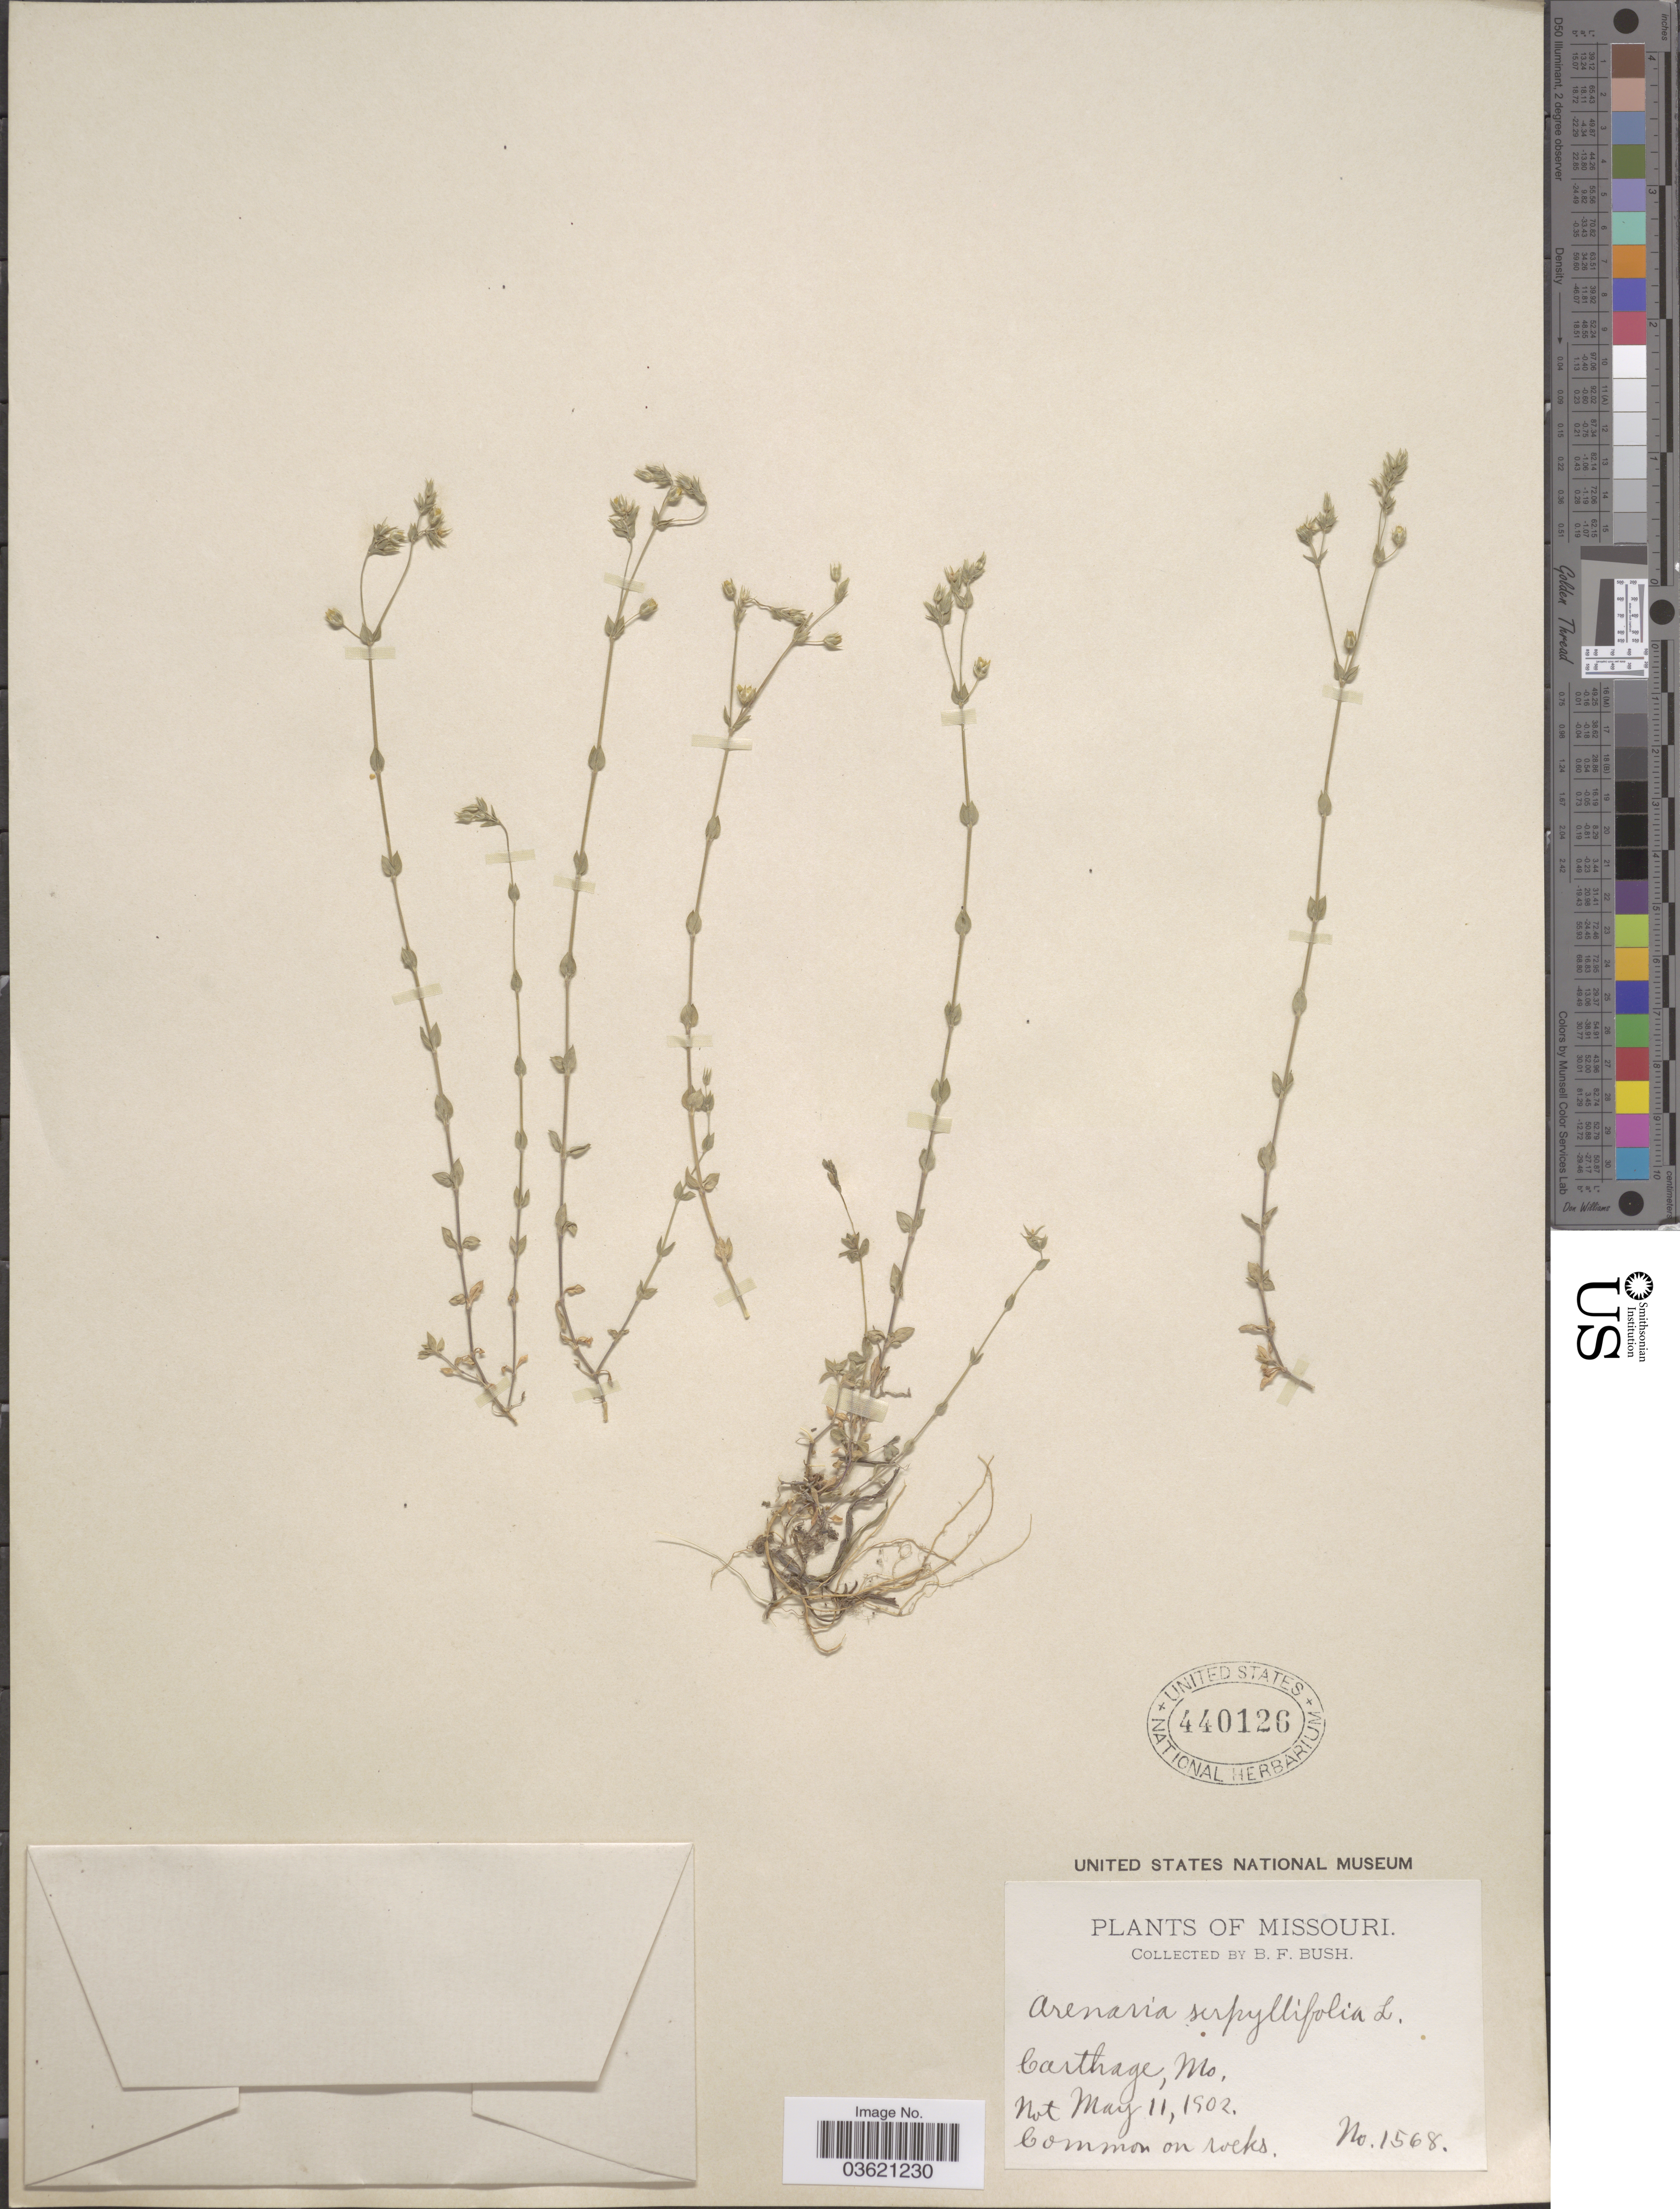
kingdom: Plantae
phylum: Tracheophyta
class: Magnoliopsida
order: Caryophyllales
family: Caryophyllaceae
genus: Arenaria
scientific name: Arenaria serpyllifolia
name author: L.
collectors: B. F. Bush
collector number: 1568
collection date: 1902-05-11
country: United States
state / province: Missouri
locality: Carthage.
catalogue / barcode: US 440126